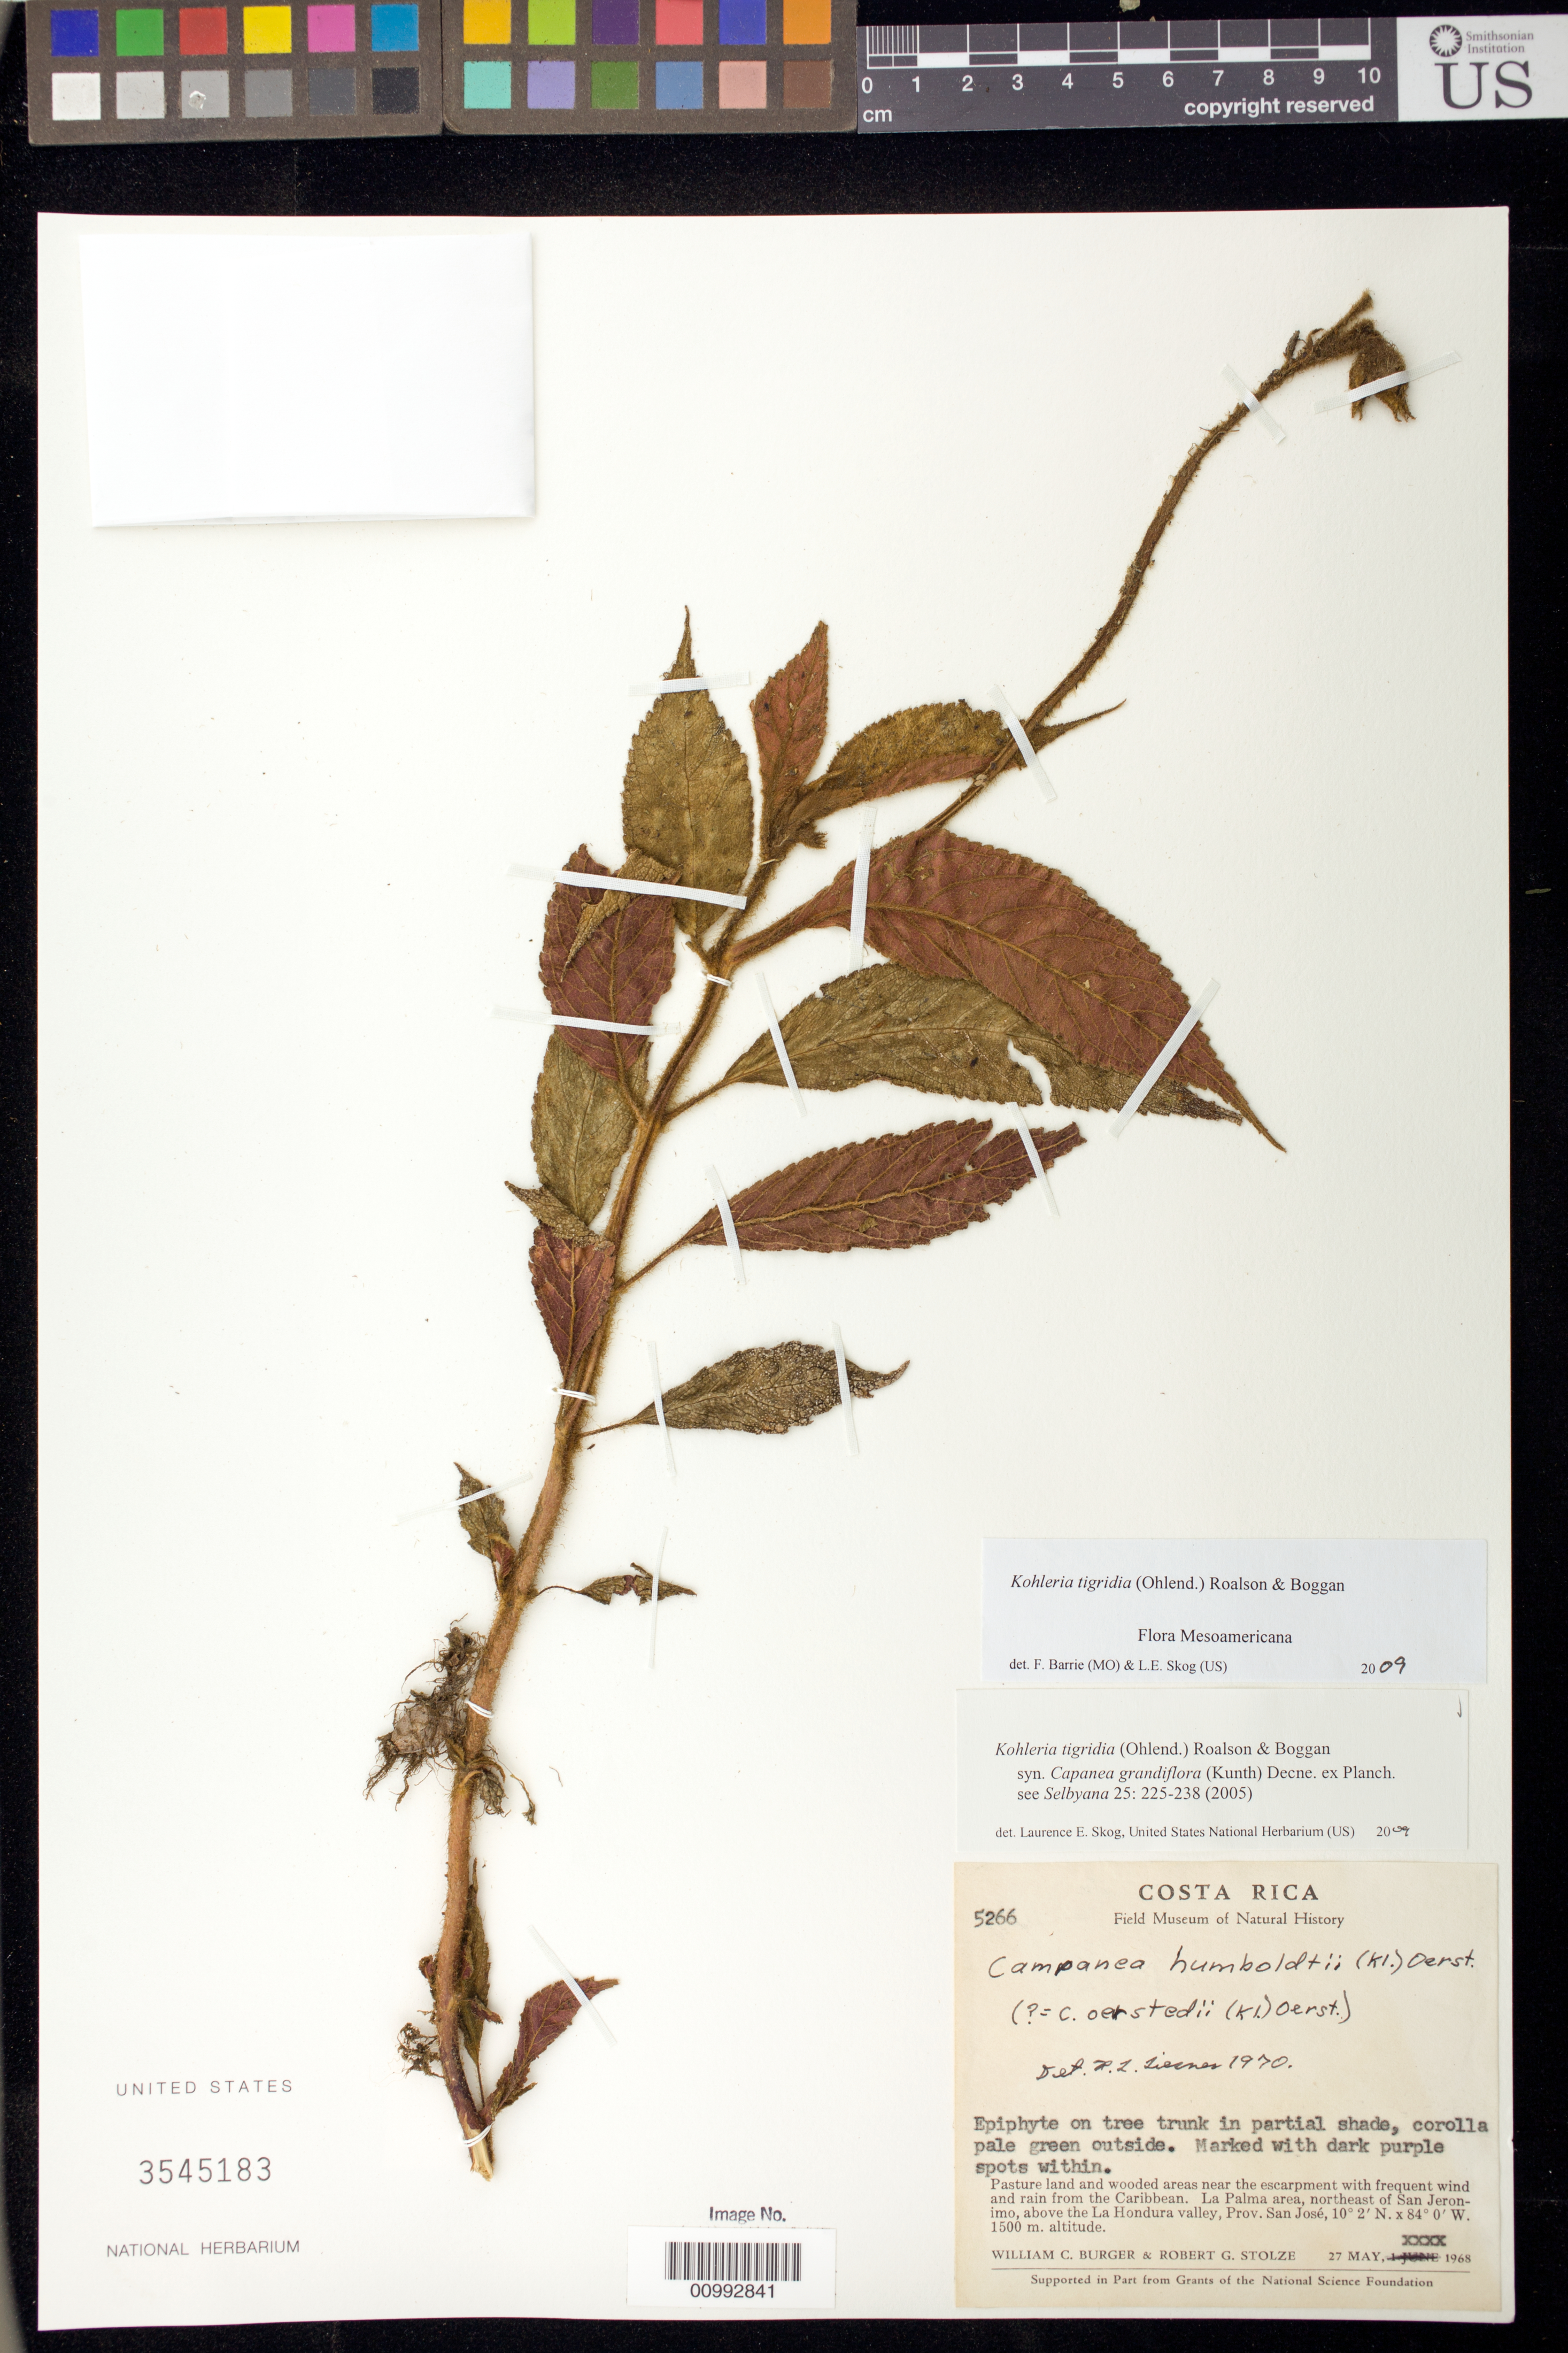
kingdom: Plantae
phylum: Tracheophyta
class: Magnoliopsida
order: Lamiales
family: Gesneriaceae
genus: Kohleria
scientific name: Kohleria tigridia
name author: (Ohlend.) Roalson & Boggan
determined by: Skog, Laurence E.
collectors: W. Burger & R. G. Stolze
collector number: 5266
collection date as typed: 27 May 1968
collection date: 1968-05-27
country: Costa Rica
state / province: San José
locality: La Palma area, NE of San Jeronimo, above the La Hondura Valley, Prov. San José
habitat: Pasture land & wooded areas near the escarpment with frequent wind & rain from Caribbean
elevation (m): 1500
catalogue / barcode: US 3545183